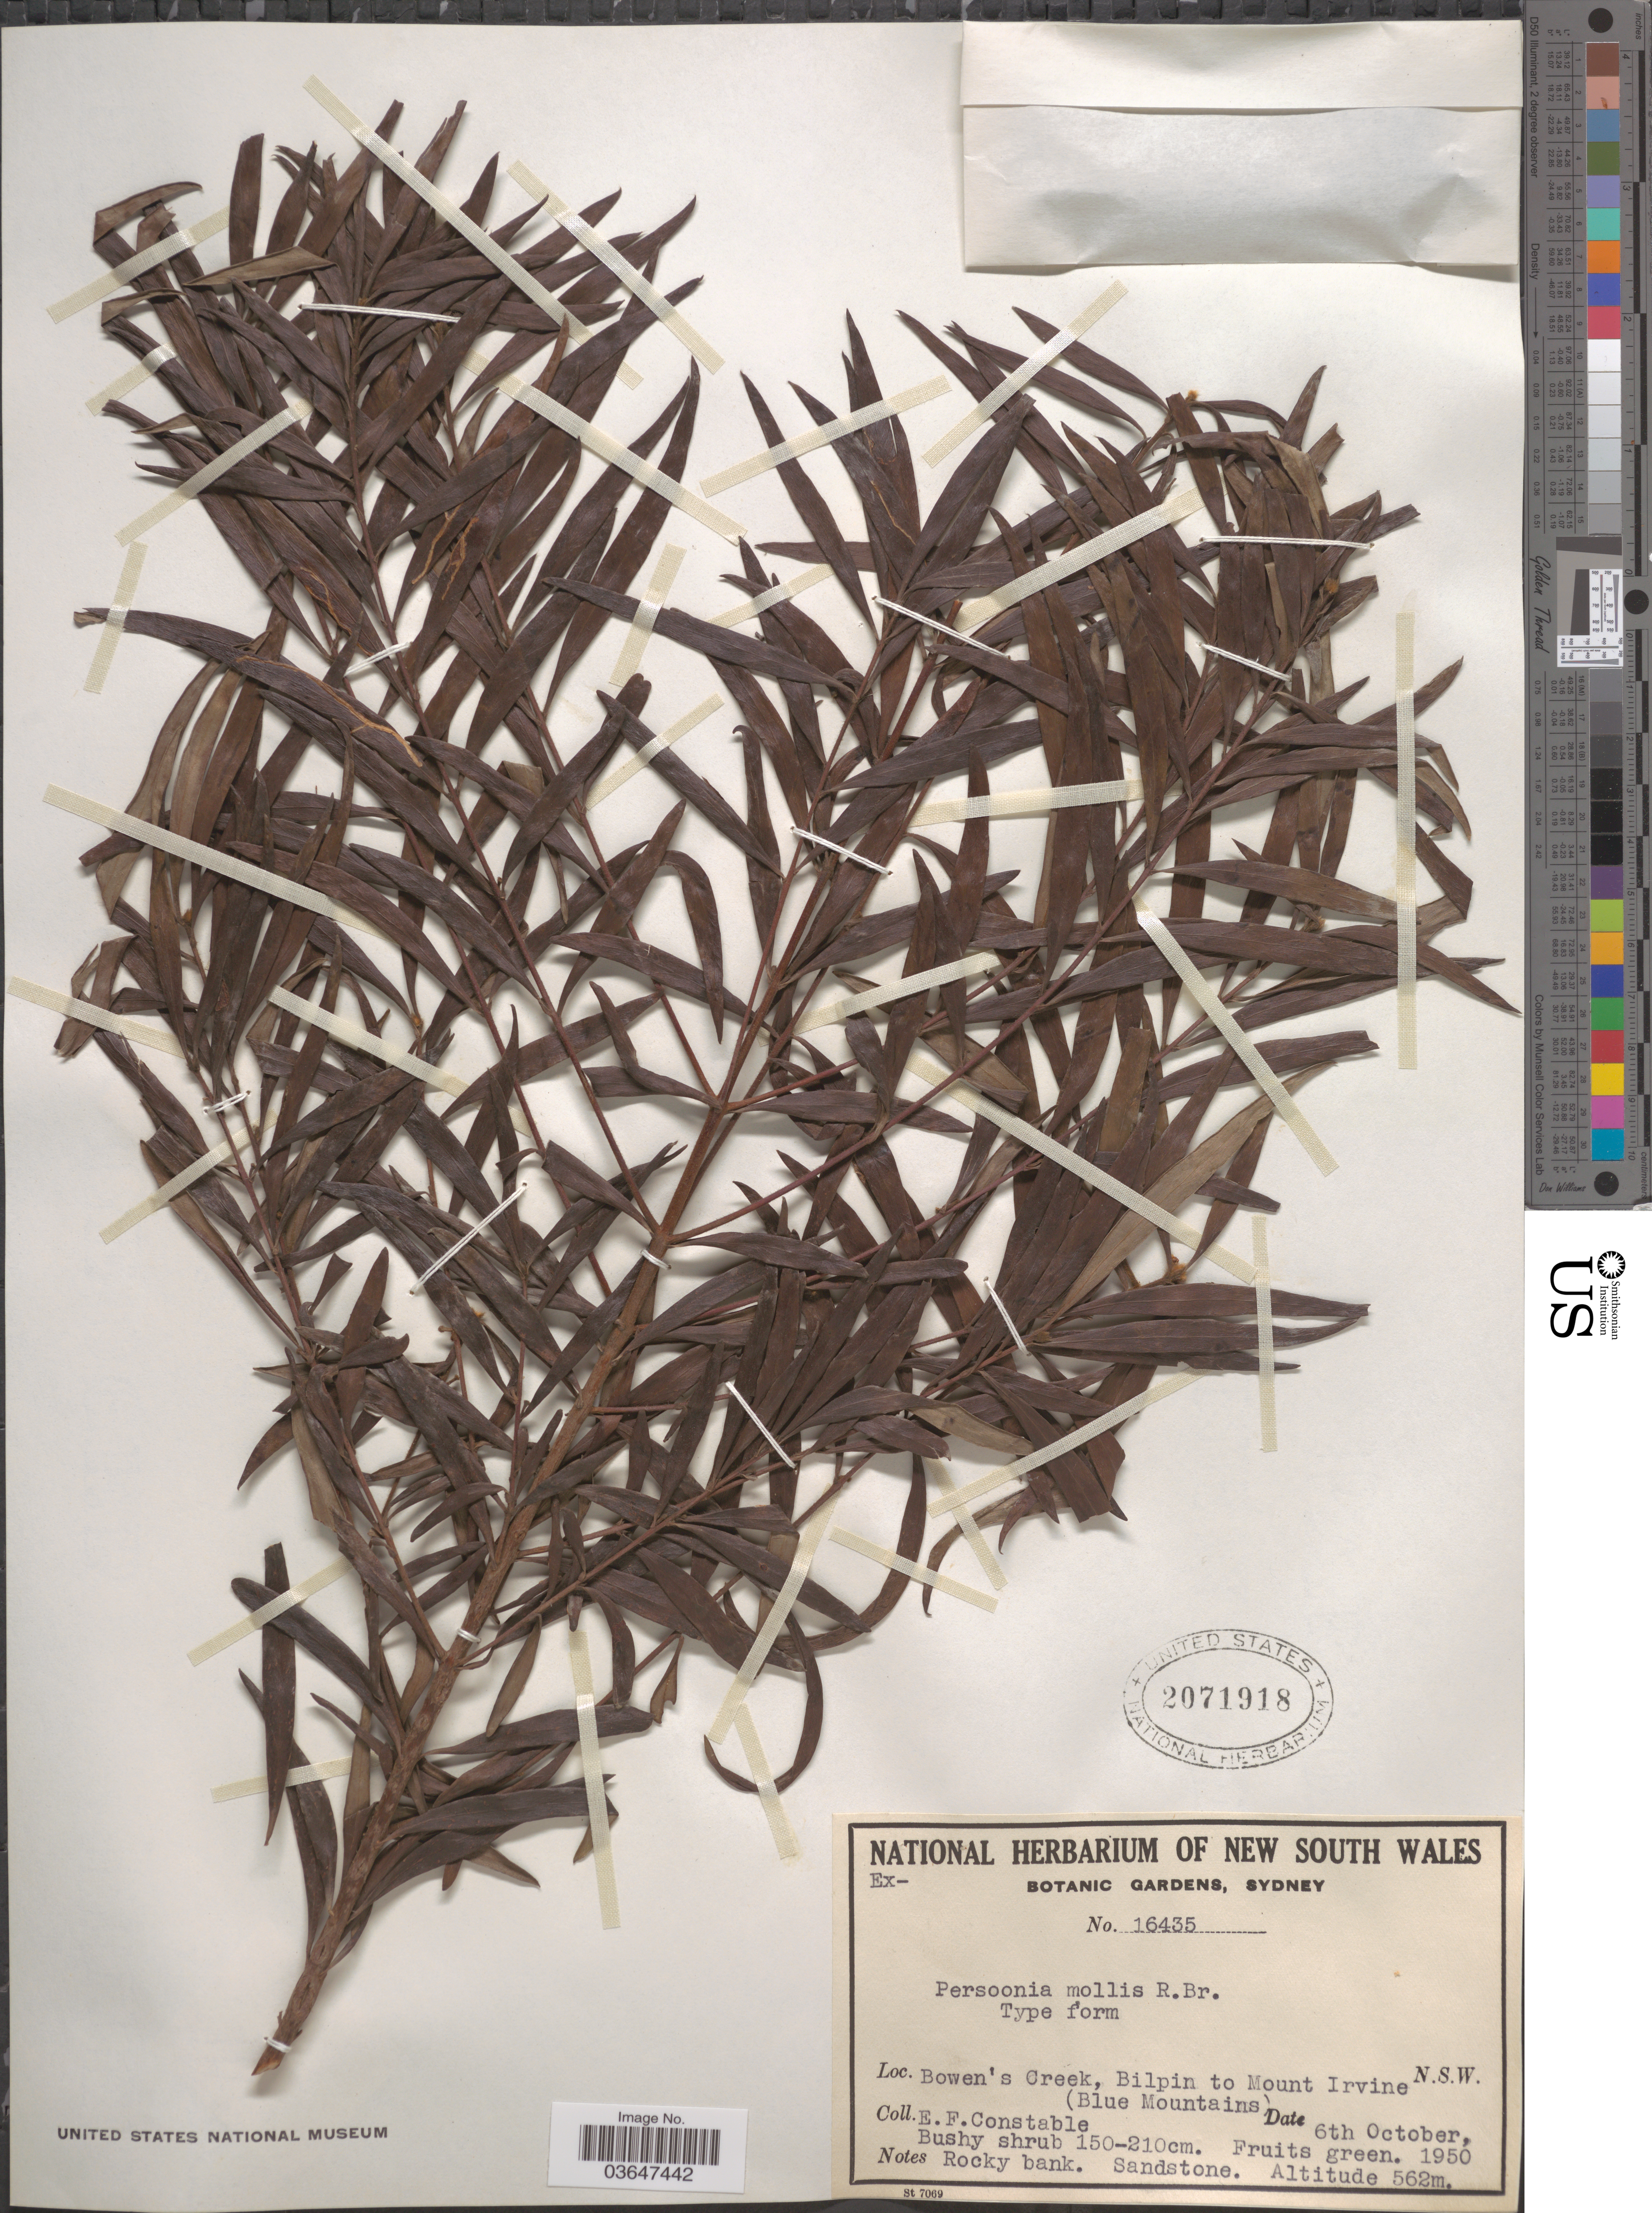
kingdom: Plantae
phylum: Tracheophyta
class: Magnoliopsida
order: Proteales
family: Proteaceae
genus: Persoonia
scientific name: Persoonia mollis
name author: R. Br.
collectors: E. F. Constable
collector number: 16435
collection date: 1950-10-06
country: Australia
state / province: New South Wales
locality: Bowen's Creek, Bilpin to Mount Irvine (Blue Mountains).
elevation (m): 562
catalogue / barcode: US 2071918